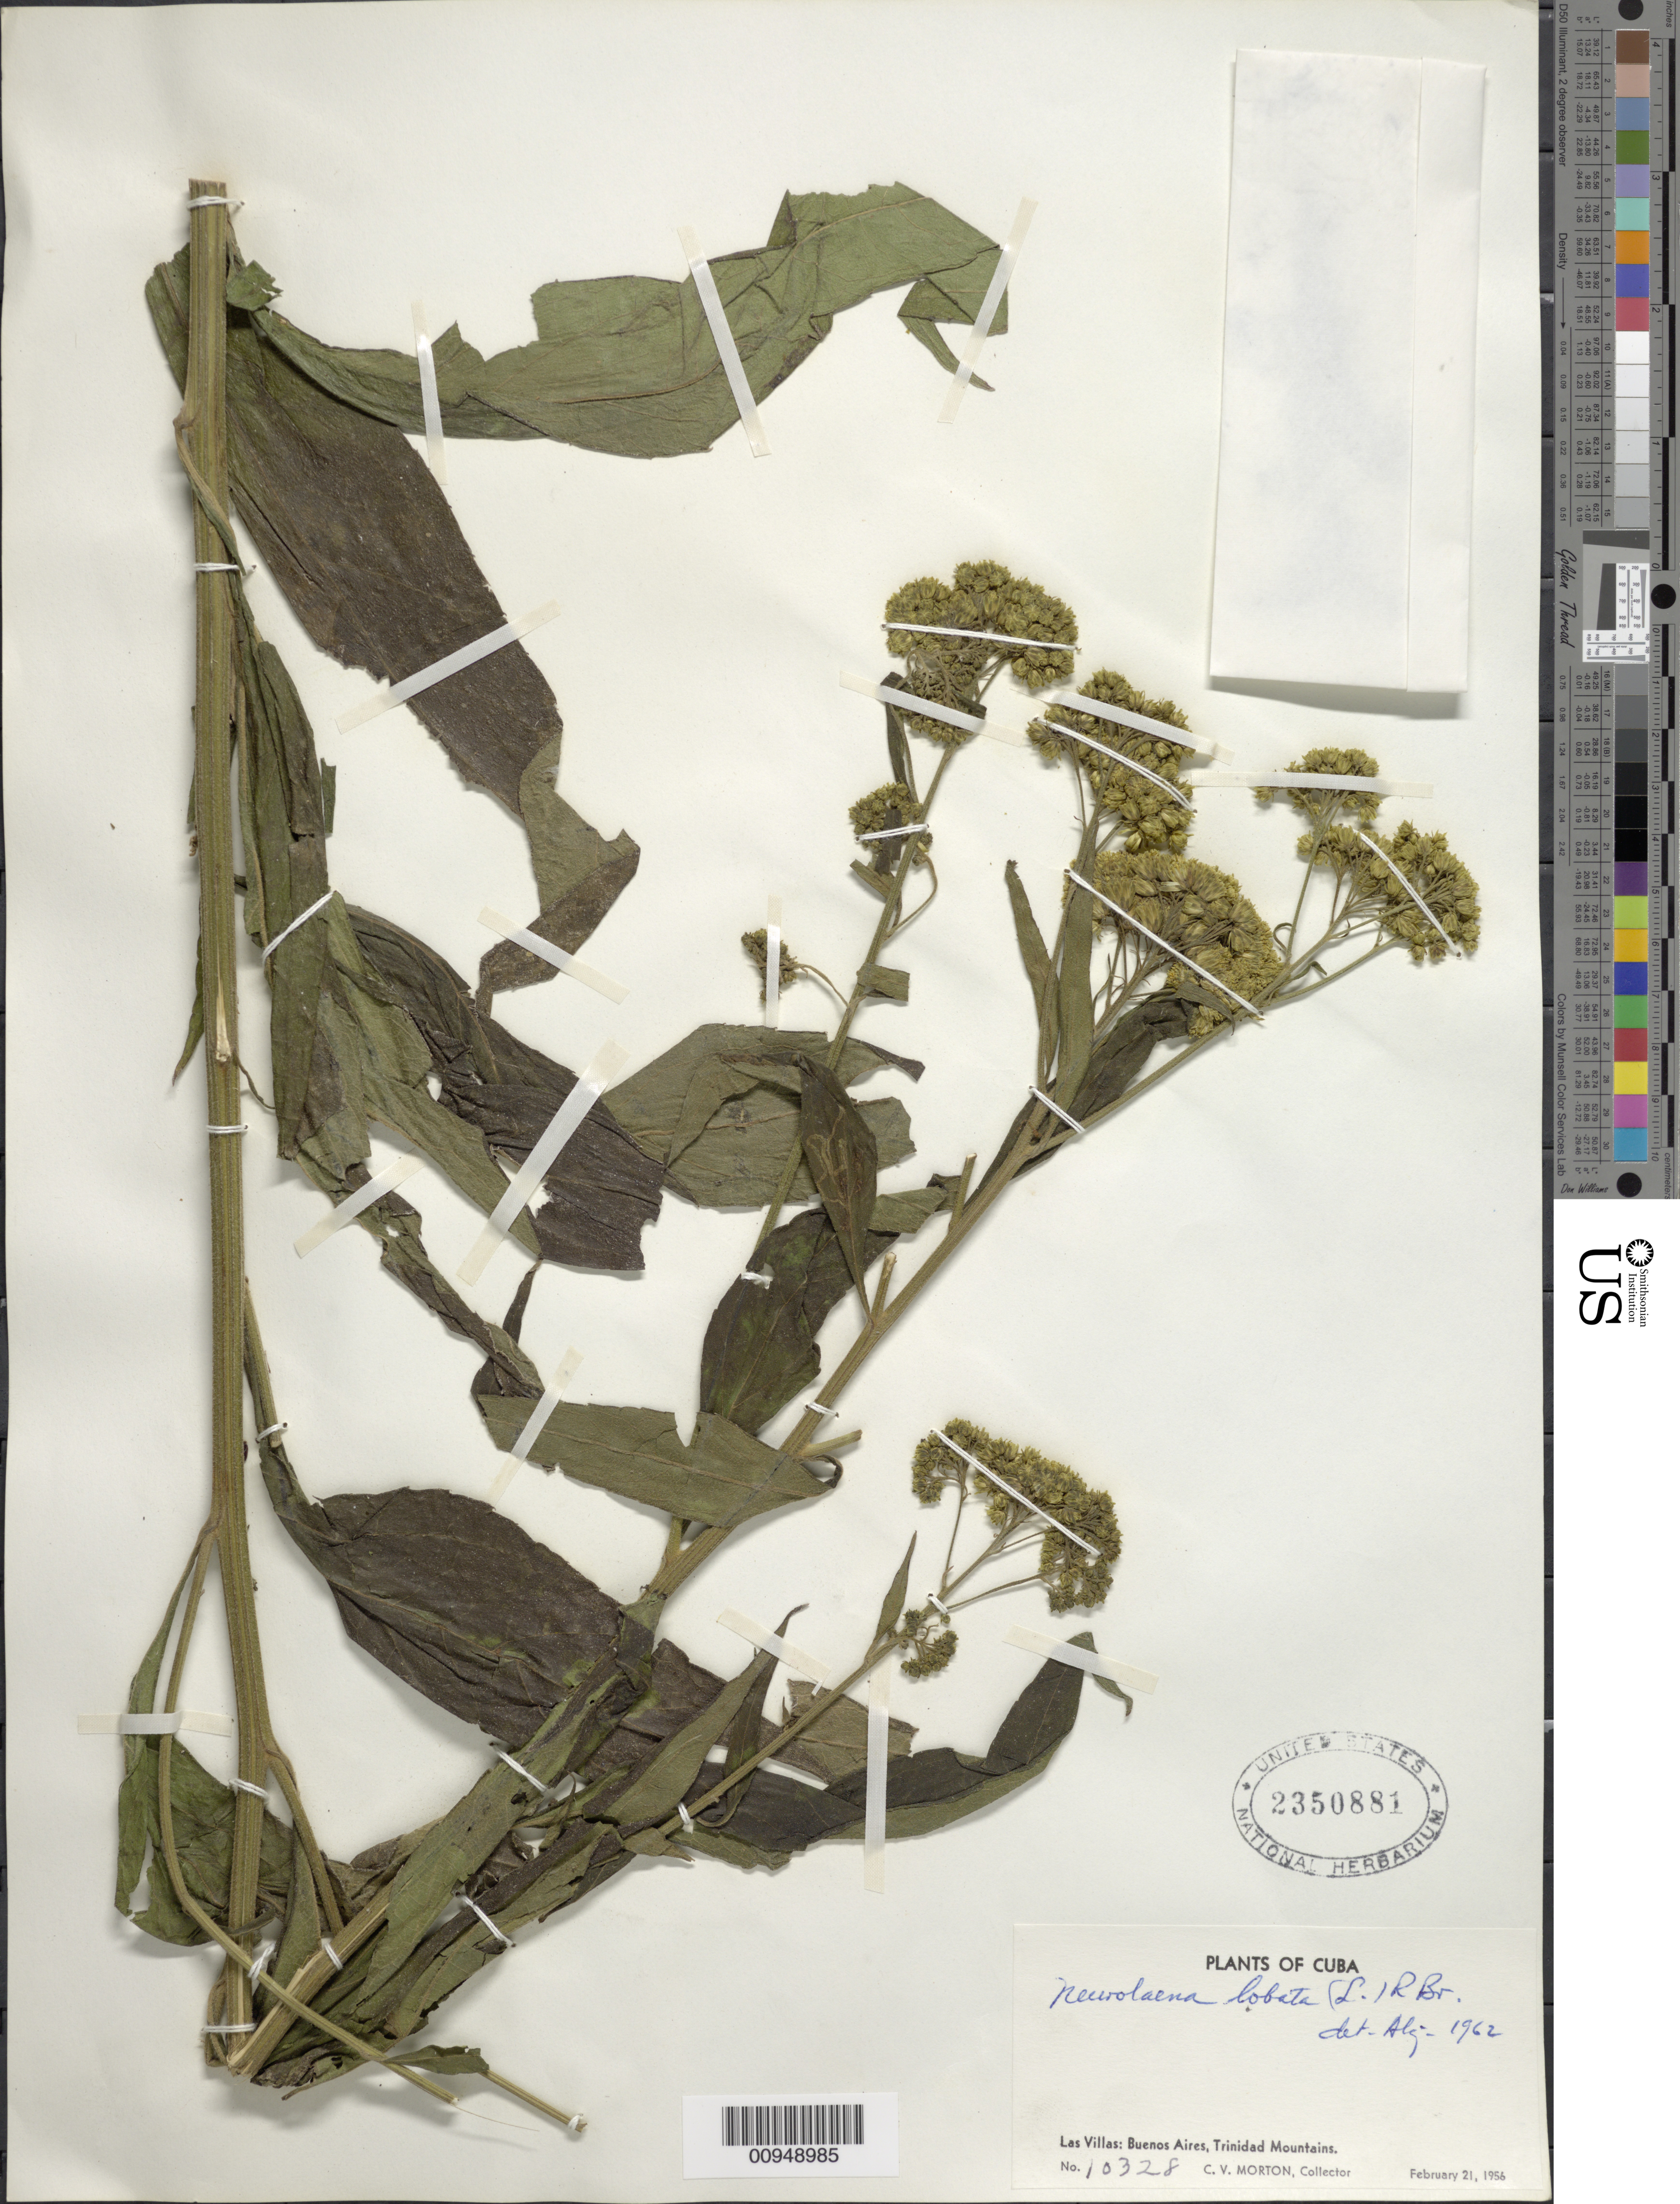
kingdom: Plantae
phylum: Tracheophyta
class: Magnoliopsida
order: Asterales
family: Asteraceae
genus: Neurolaena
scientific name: Neurolaena lobata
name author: (L.) R. Br. ex Cass.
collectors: C. V. Morton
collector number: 10328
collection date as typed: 21 Feb 1956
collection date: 1956-02-21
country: Cuba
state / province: Las Villas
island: Cuba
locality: Buenos Aires, Trinidad Mountains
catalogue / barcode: US 2350881